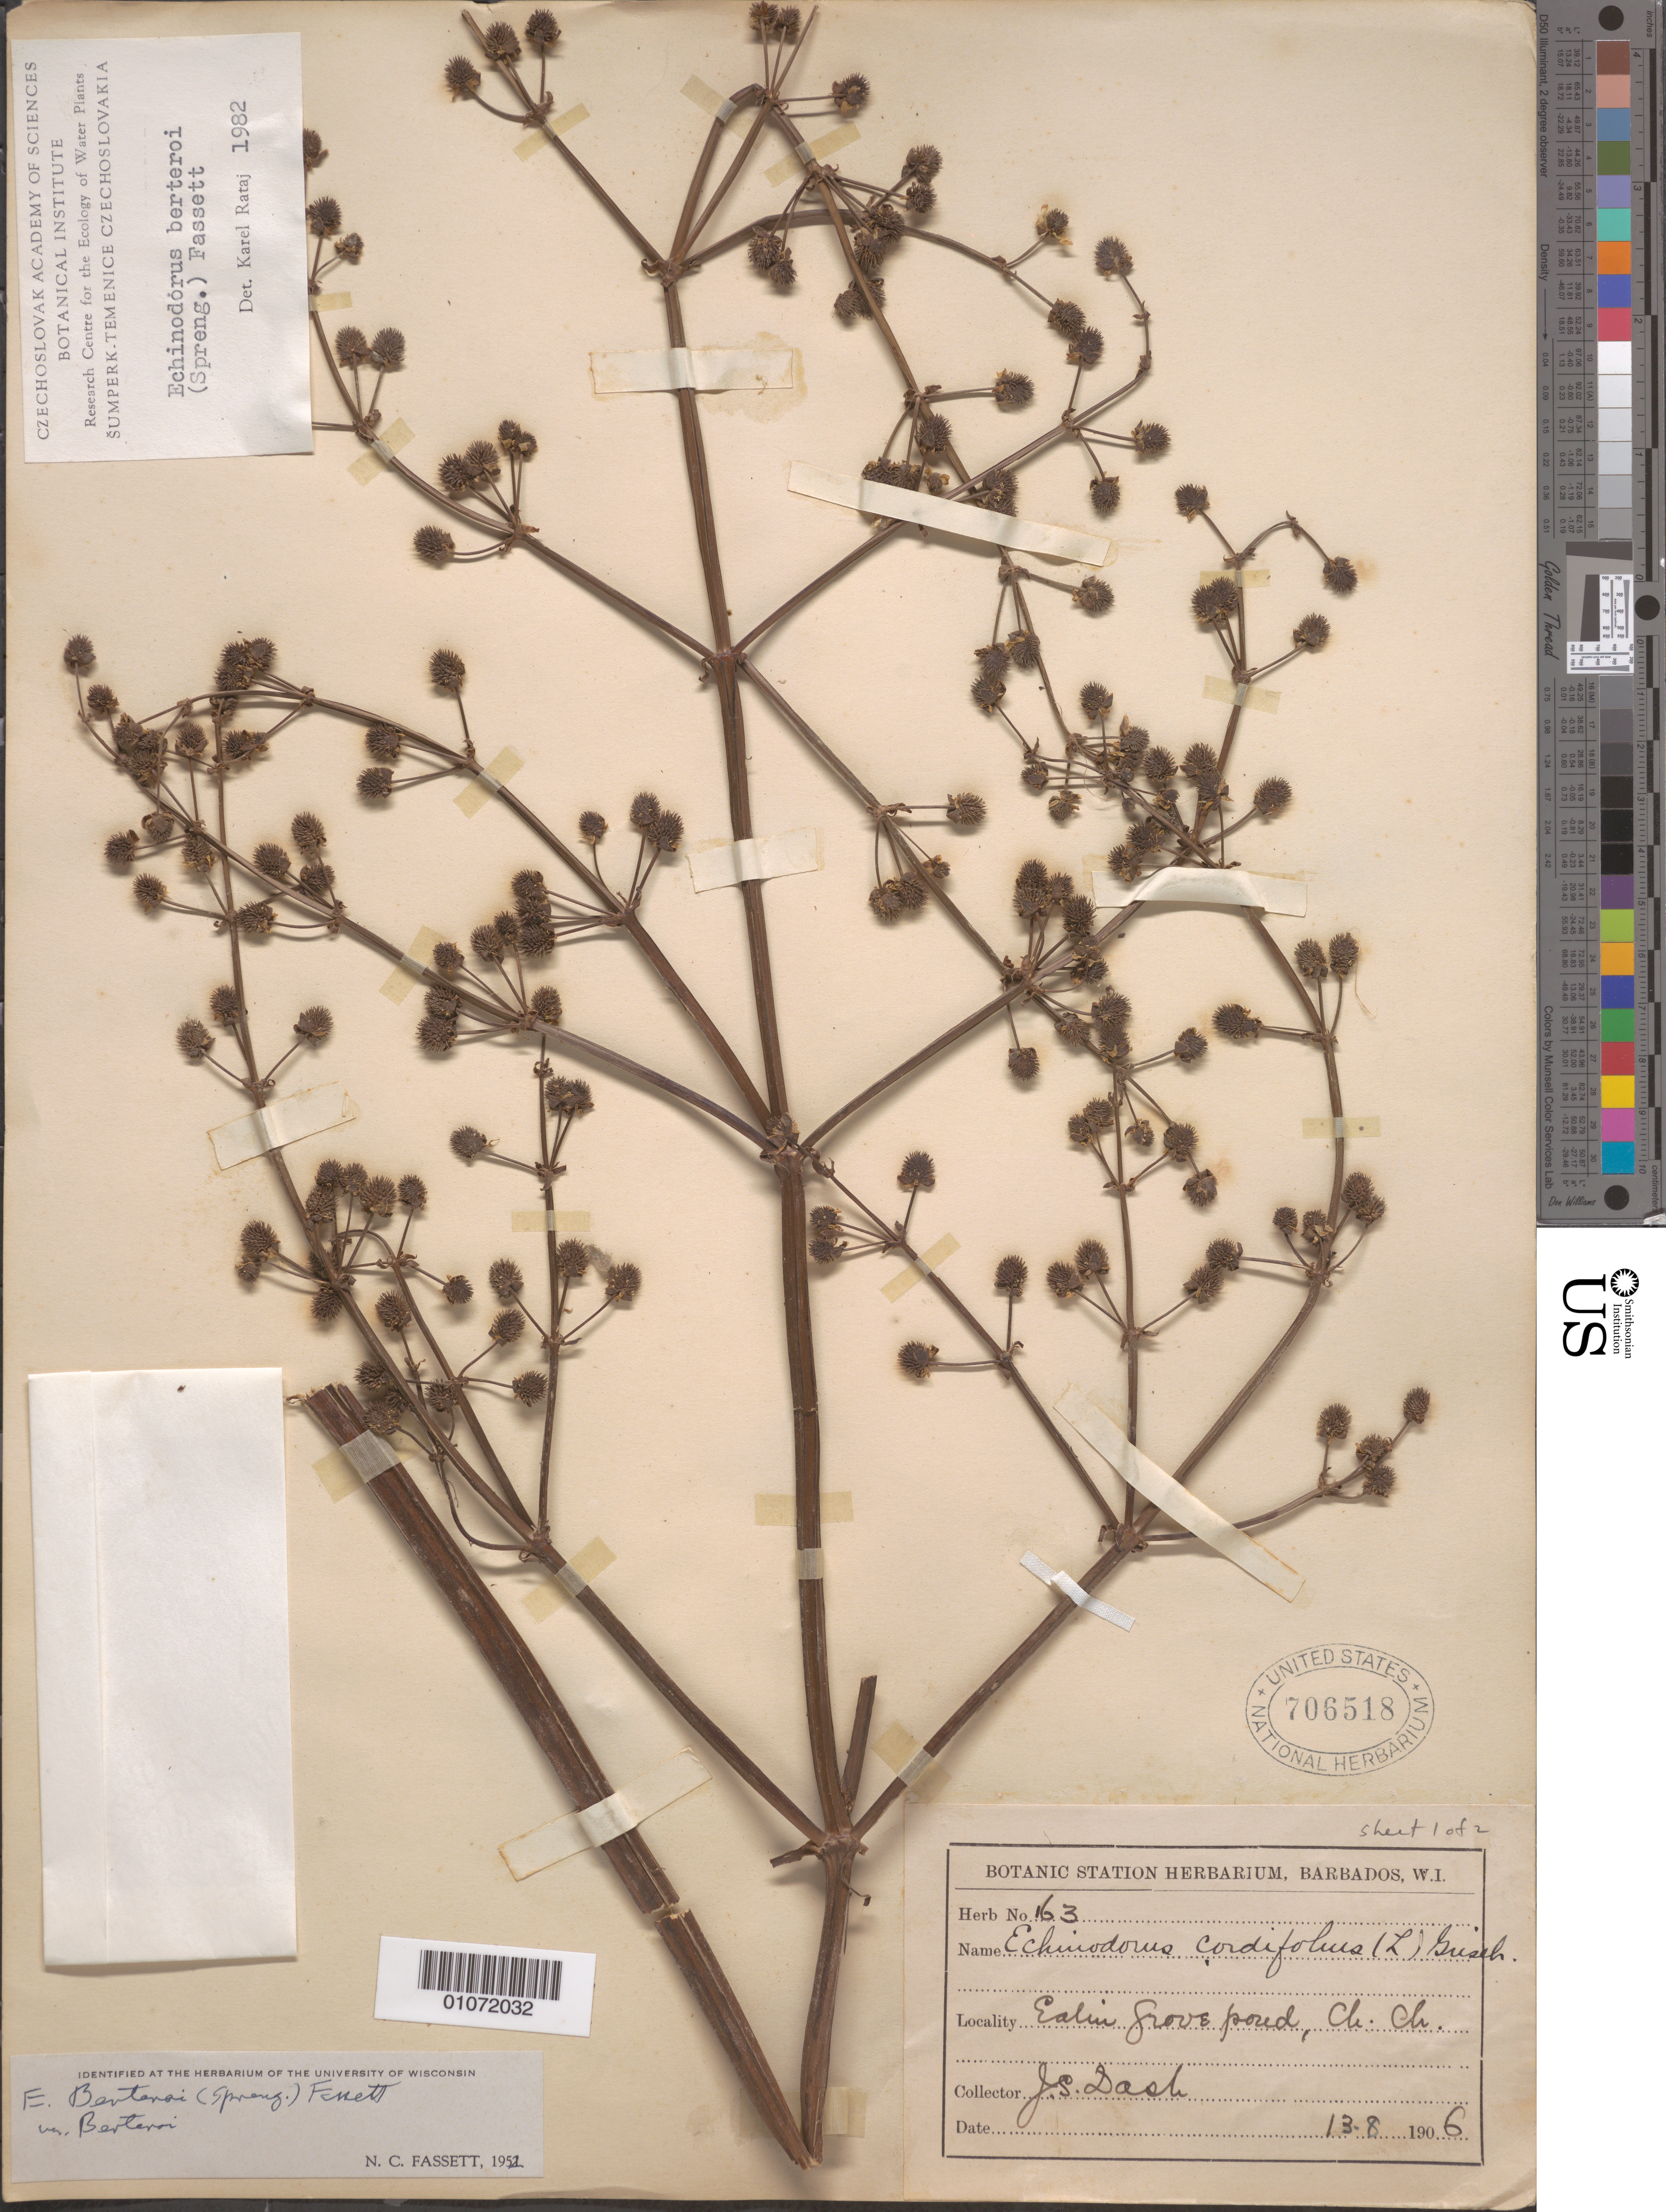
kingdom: Plantae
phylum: Tracheophyta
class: Liliopsida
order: Alismatales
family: Alismataceae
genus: Echinodorus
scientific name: Echinodorus berteroi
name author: (Spreng.) Fassett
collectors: J. Dash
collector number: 63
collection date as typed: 13 Aug 1906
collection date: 1906-08-13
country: Barbados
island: Barbados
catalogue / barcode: US 706518